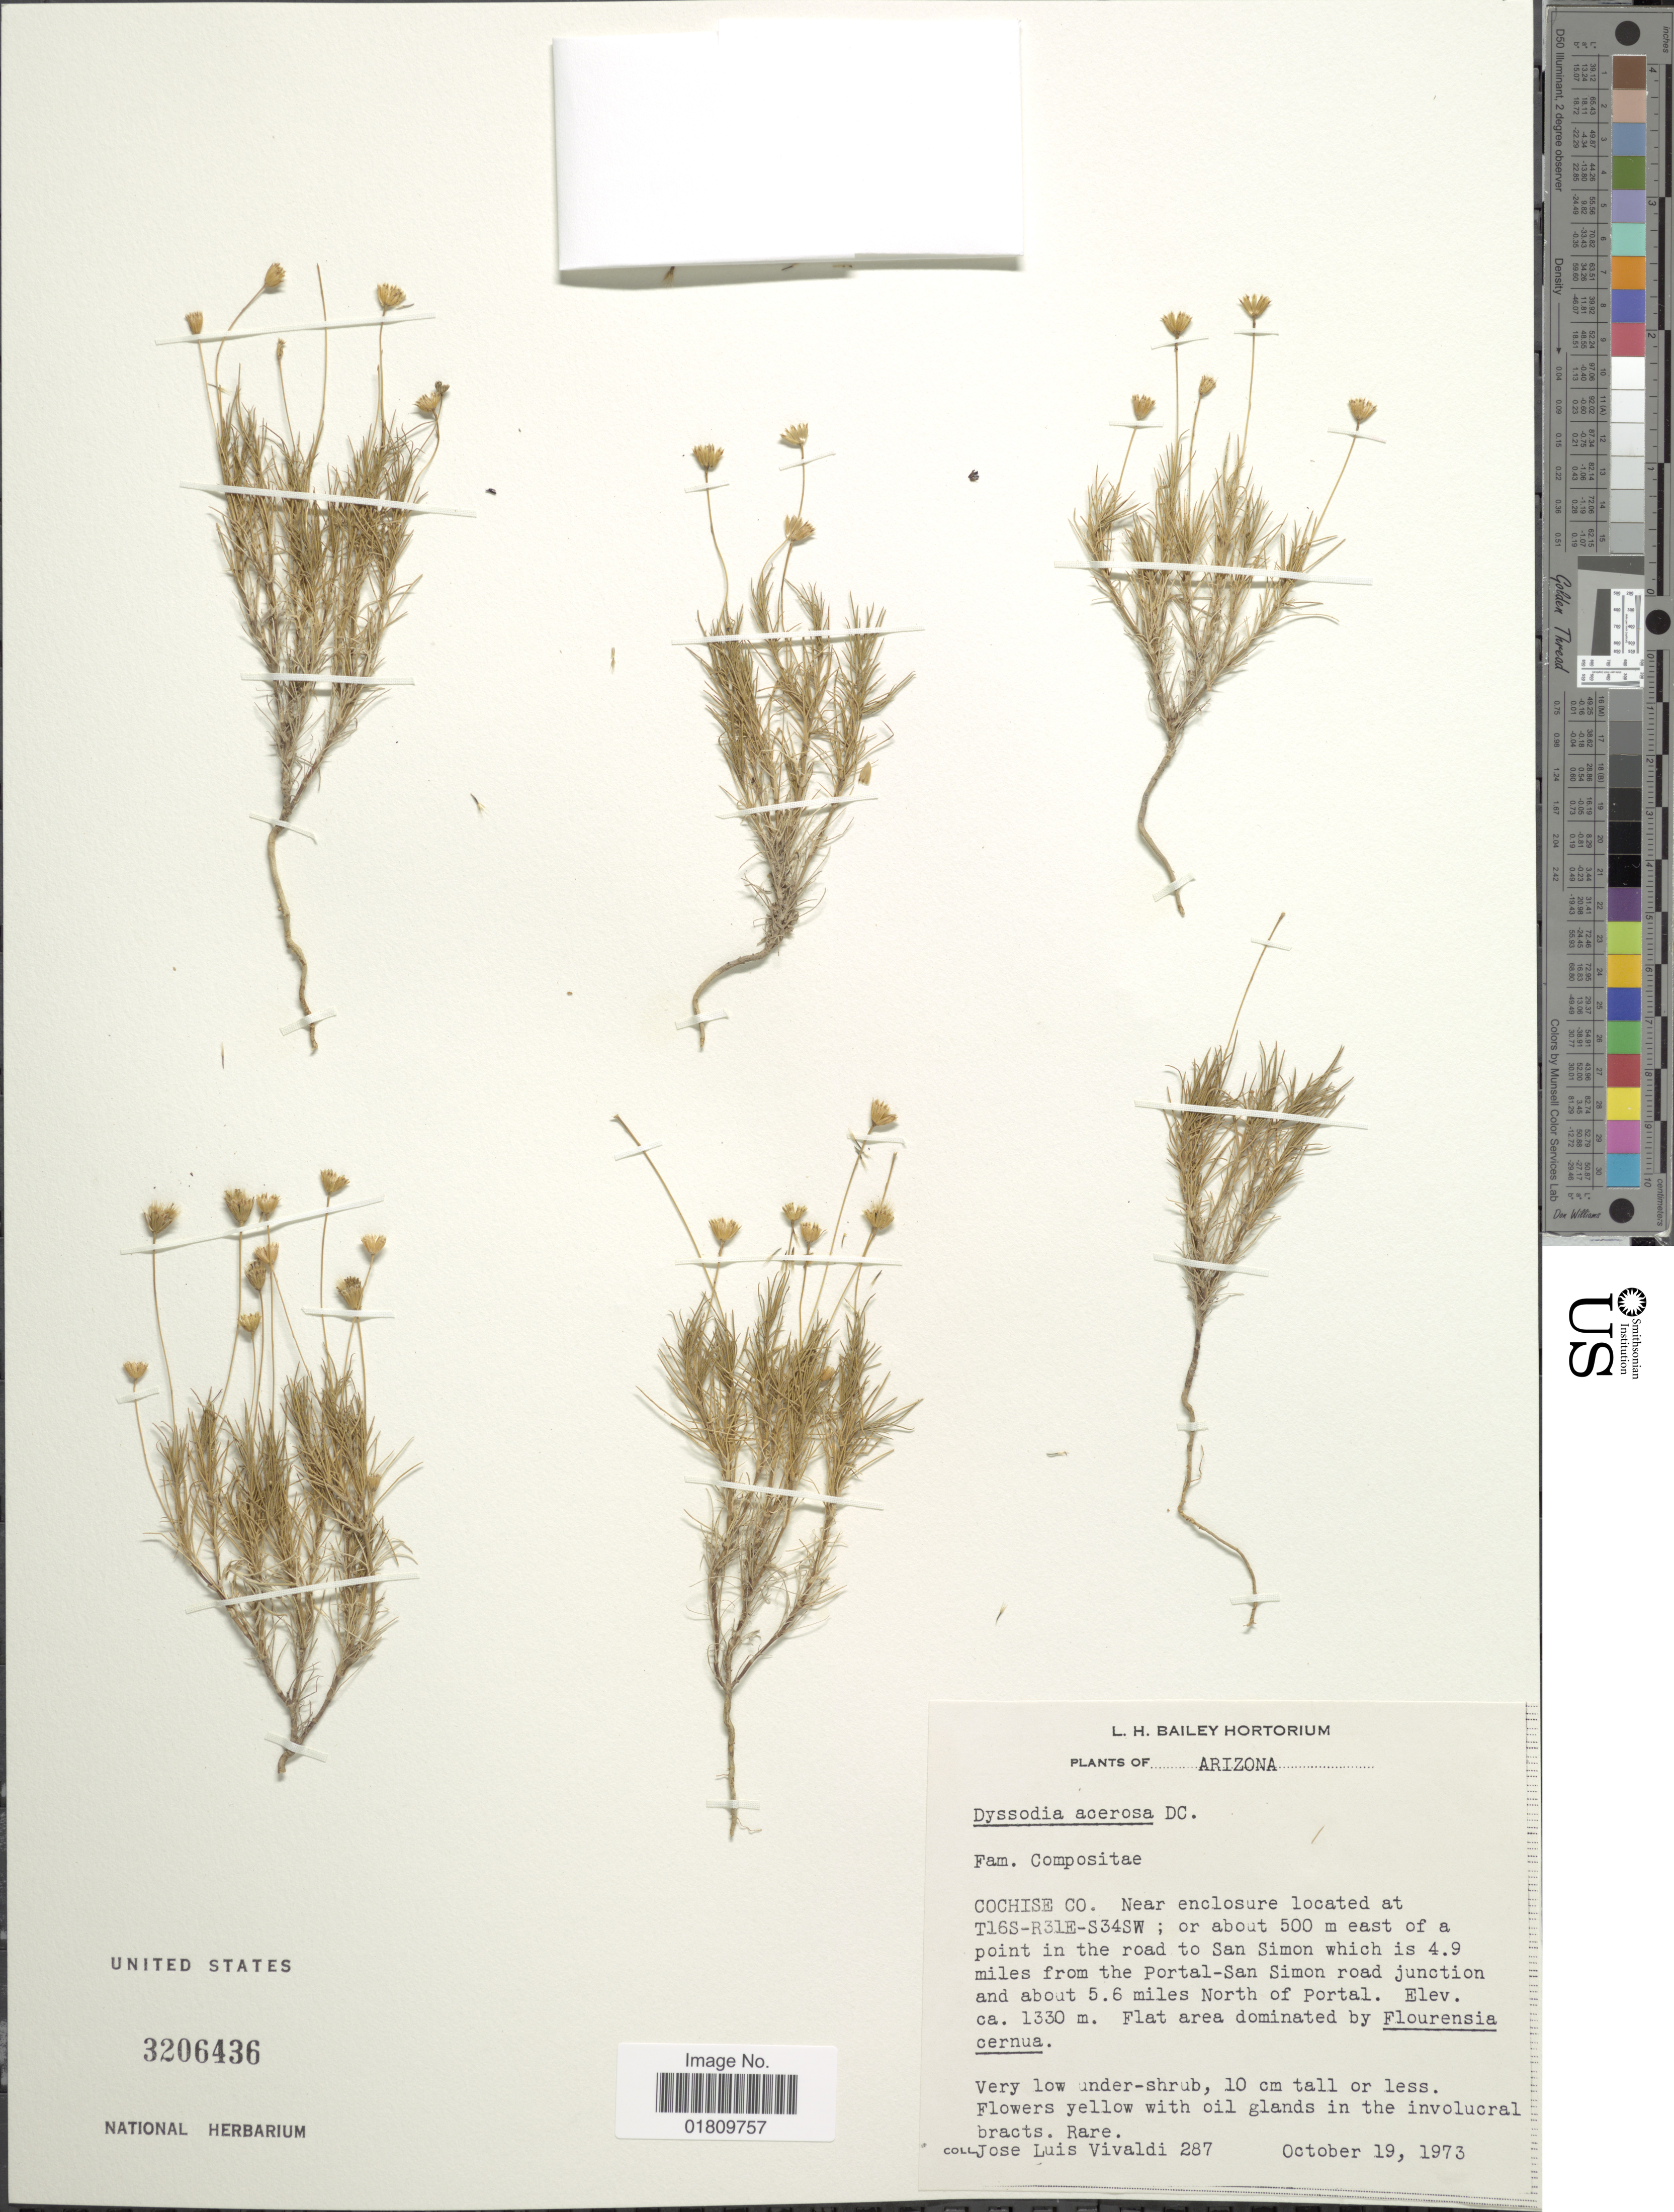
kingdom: Plantae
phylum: Tracheophyta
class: Magnoliopsida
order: Asterales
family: Asteraceae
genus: Thymophylla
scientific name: Thymophylla acerosa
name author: (DC.) Strother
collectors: J. L. Vivaldi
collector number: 287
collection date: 1973-10-19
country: United States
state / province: Arizona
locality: Cochise Co., near enclosure located at T16S-R31E-S34SW; or about 500 m east of a point in the road to San Simon which is 4.9 miles from Portal San-Simon road junction and about 5.6 miles North of Portal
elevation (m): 1330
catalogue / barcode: US 3206436